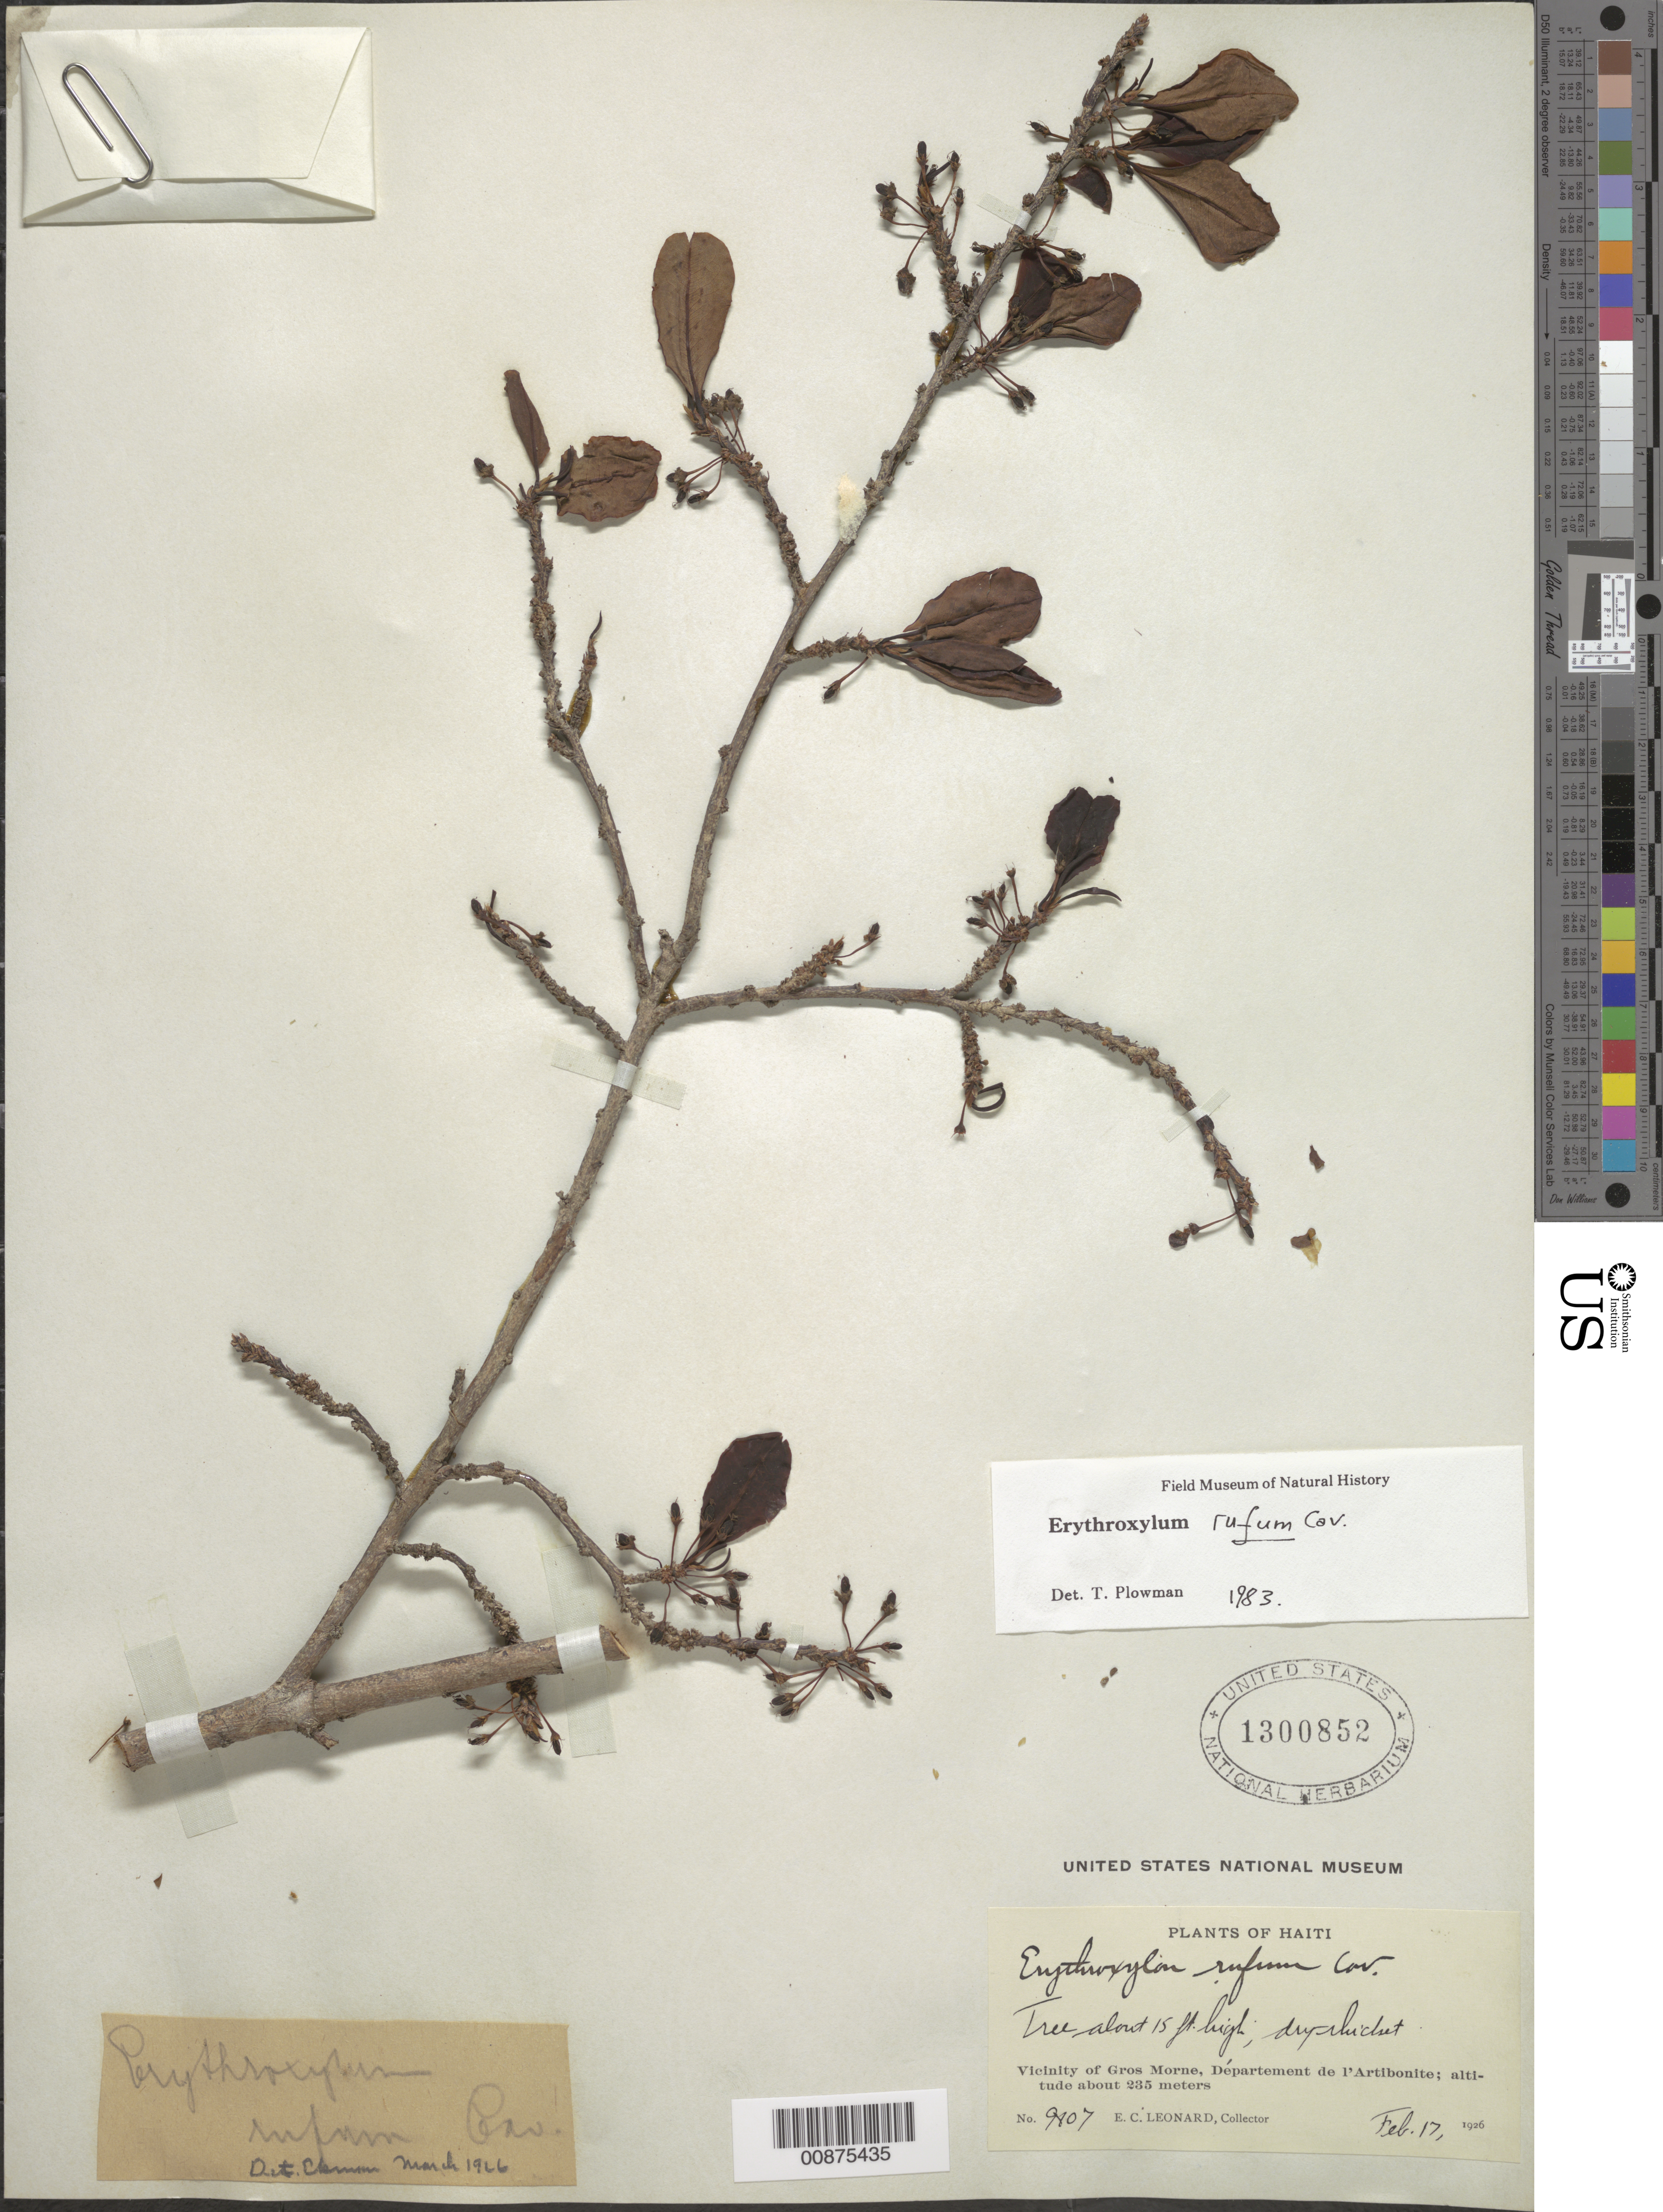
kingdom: Plantae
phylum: Tracheophyta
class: Magnoliopsida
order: Malpighiales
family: Erythroxylaceae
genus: Erythroxylum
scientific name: Erythroxylum rufum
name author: Cav.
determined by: Plowman, Timothy C.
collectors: E. C. Leonard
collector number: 9807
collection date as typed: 17 Feb 1926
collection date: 1926-02-17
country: Haiti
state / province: Artibonite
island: Hispaniola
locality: Vicinity of Gros Morne.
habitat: Dry thicket.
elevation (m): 235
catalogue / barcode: US 1300852